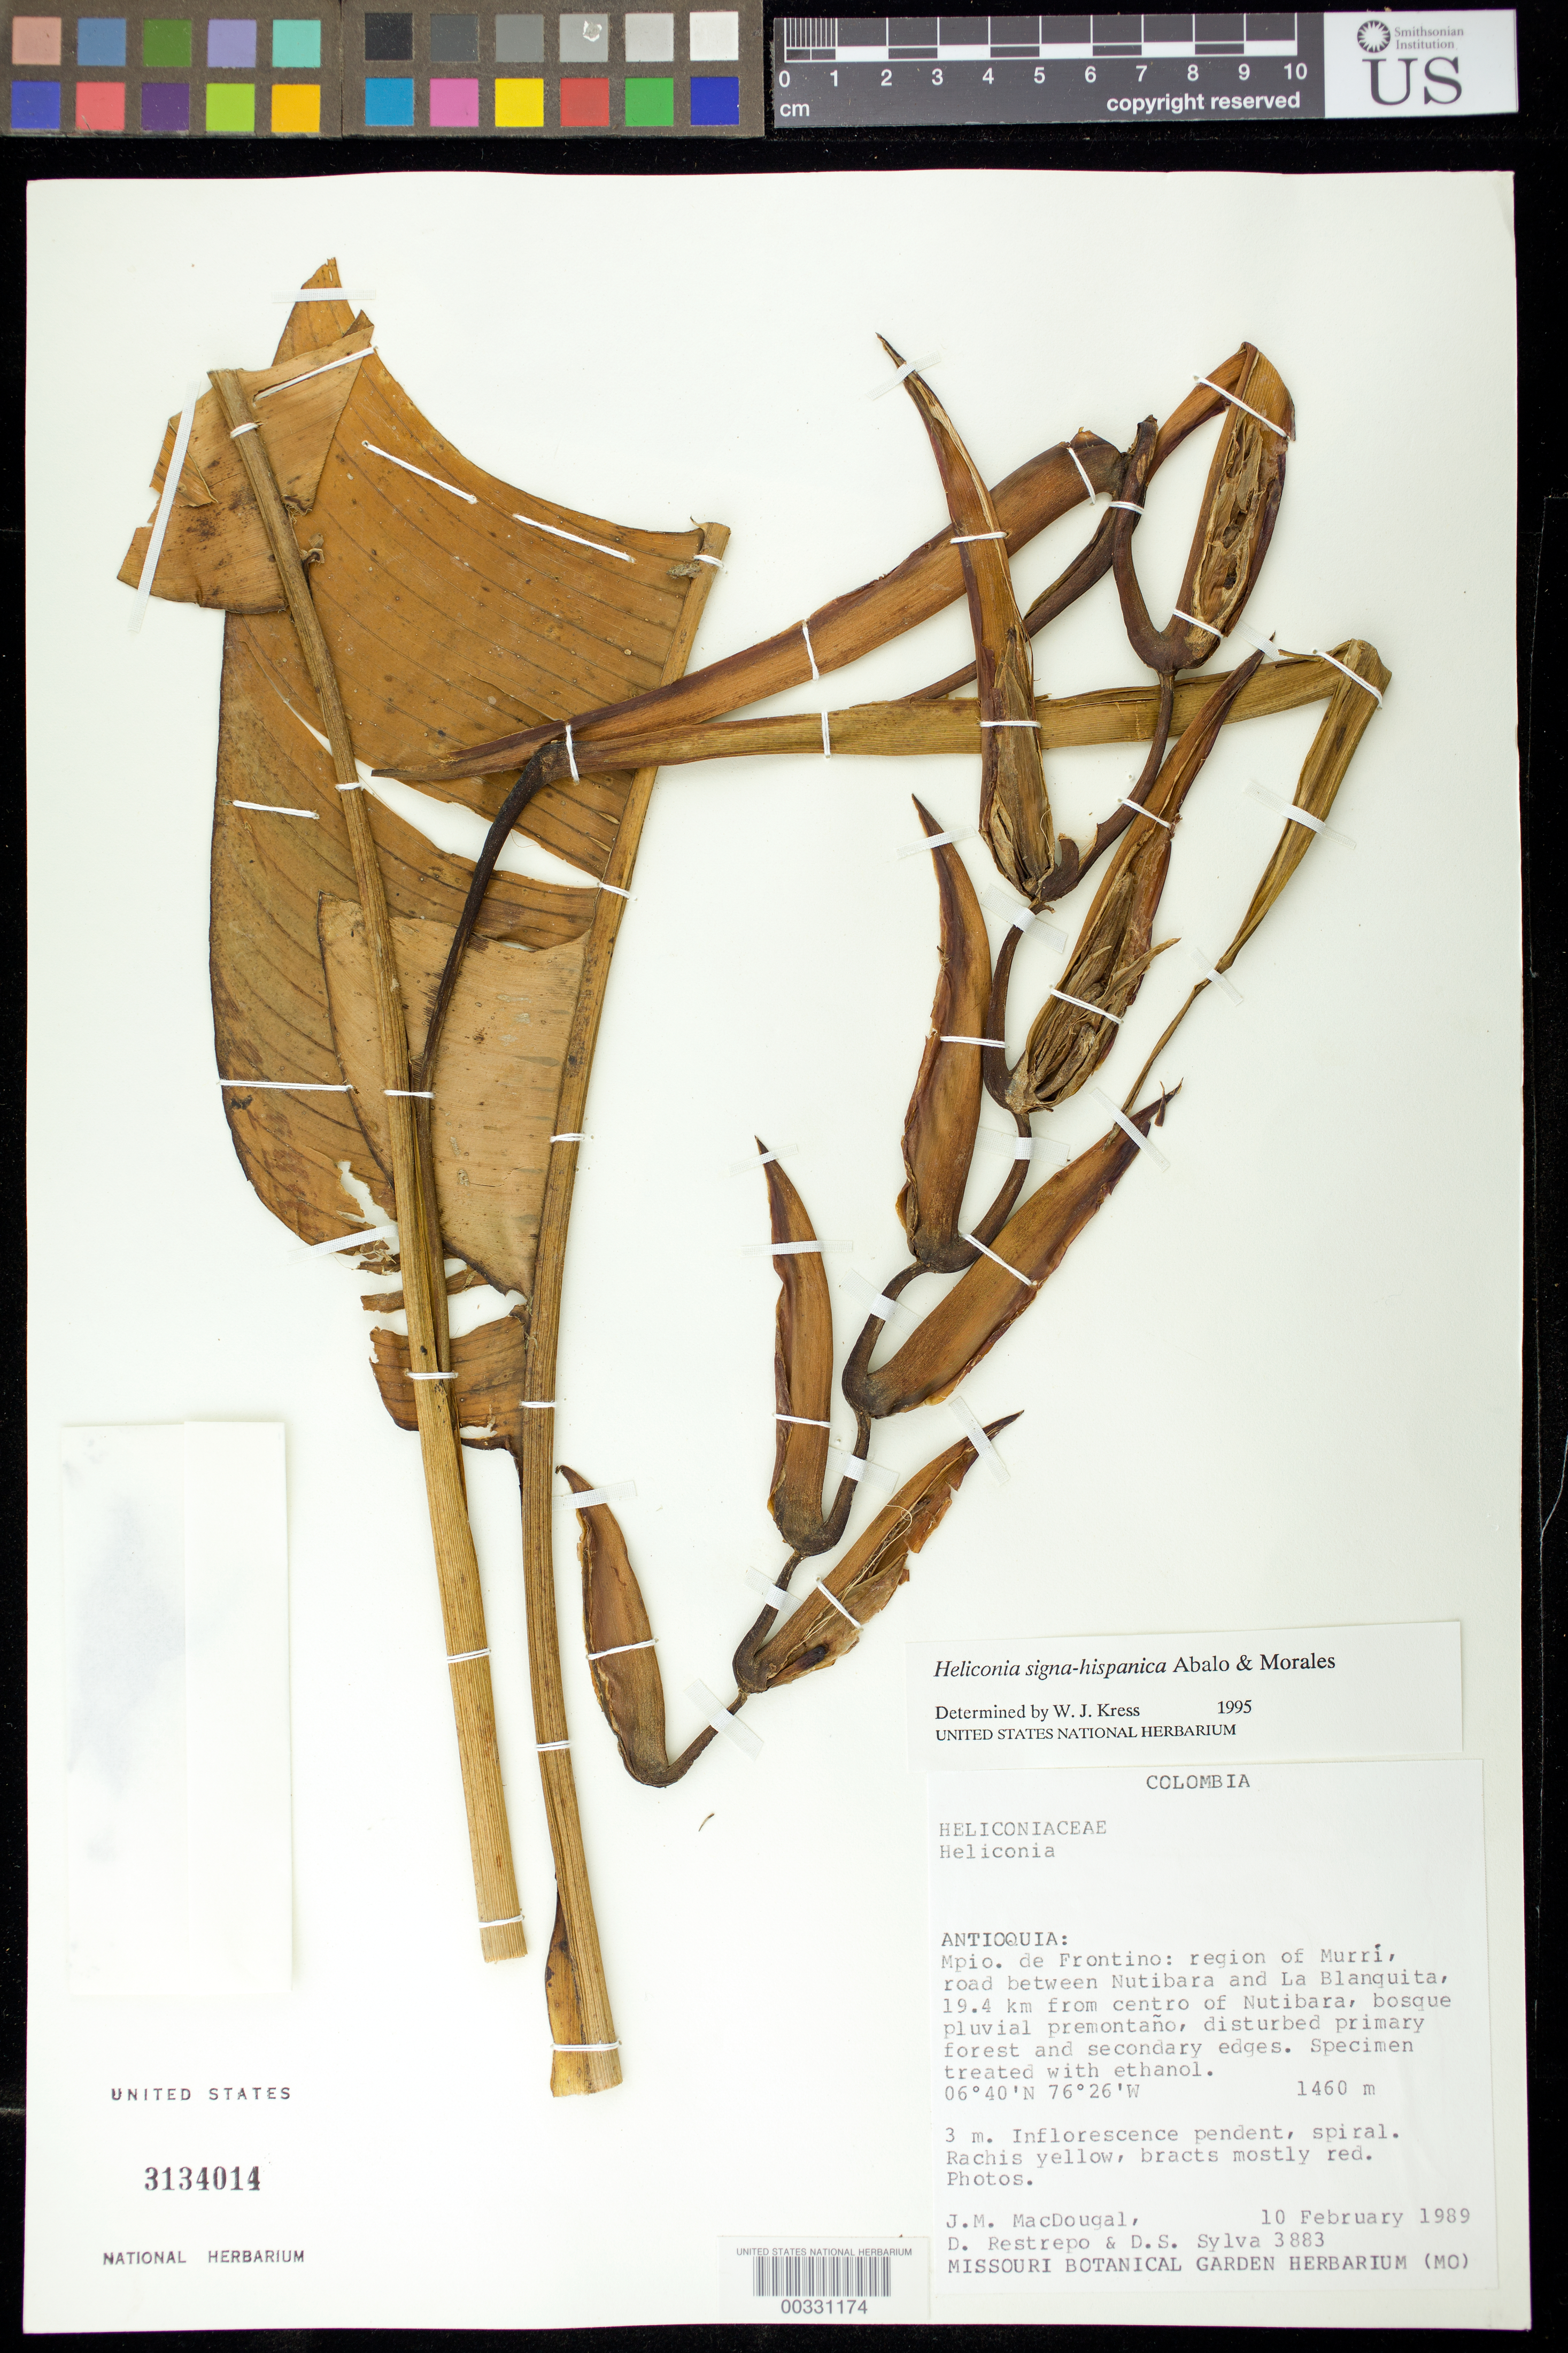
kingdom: Plantae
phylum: Tracheophyta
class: Liliopsida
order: Zingiberales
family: Heliconiaceae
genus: Heliconia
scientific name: Heliconia signa-hispanica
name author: Abalo & G. Morales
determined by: Kress, W. J., (US), Smithsonian Institution - National Museum of Natural History (UNITED STATES)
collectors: J. M. MacDougal, D. Restrepo & D. Sylva S.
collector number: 3883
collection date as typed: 10 Feb 1989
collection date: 1989-02-10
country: Colombia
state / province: Antioquia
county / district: Frontino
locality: Mun of Frontino, region of Murri, road between Nutibara and la Blanquita, 19.4 km from Centro of Nutibara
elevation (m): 1460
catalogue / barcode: US 3134014